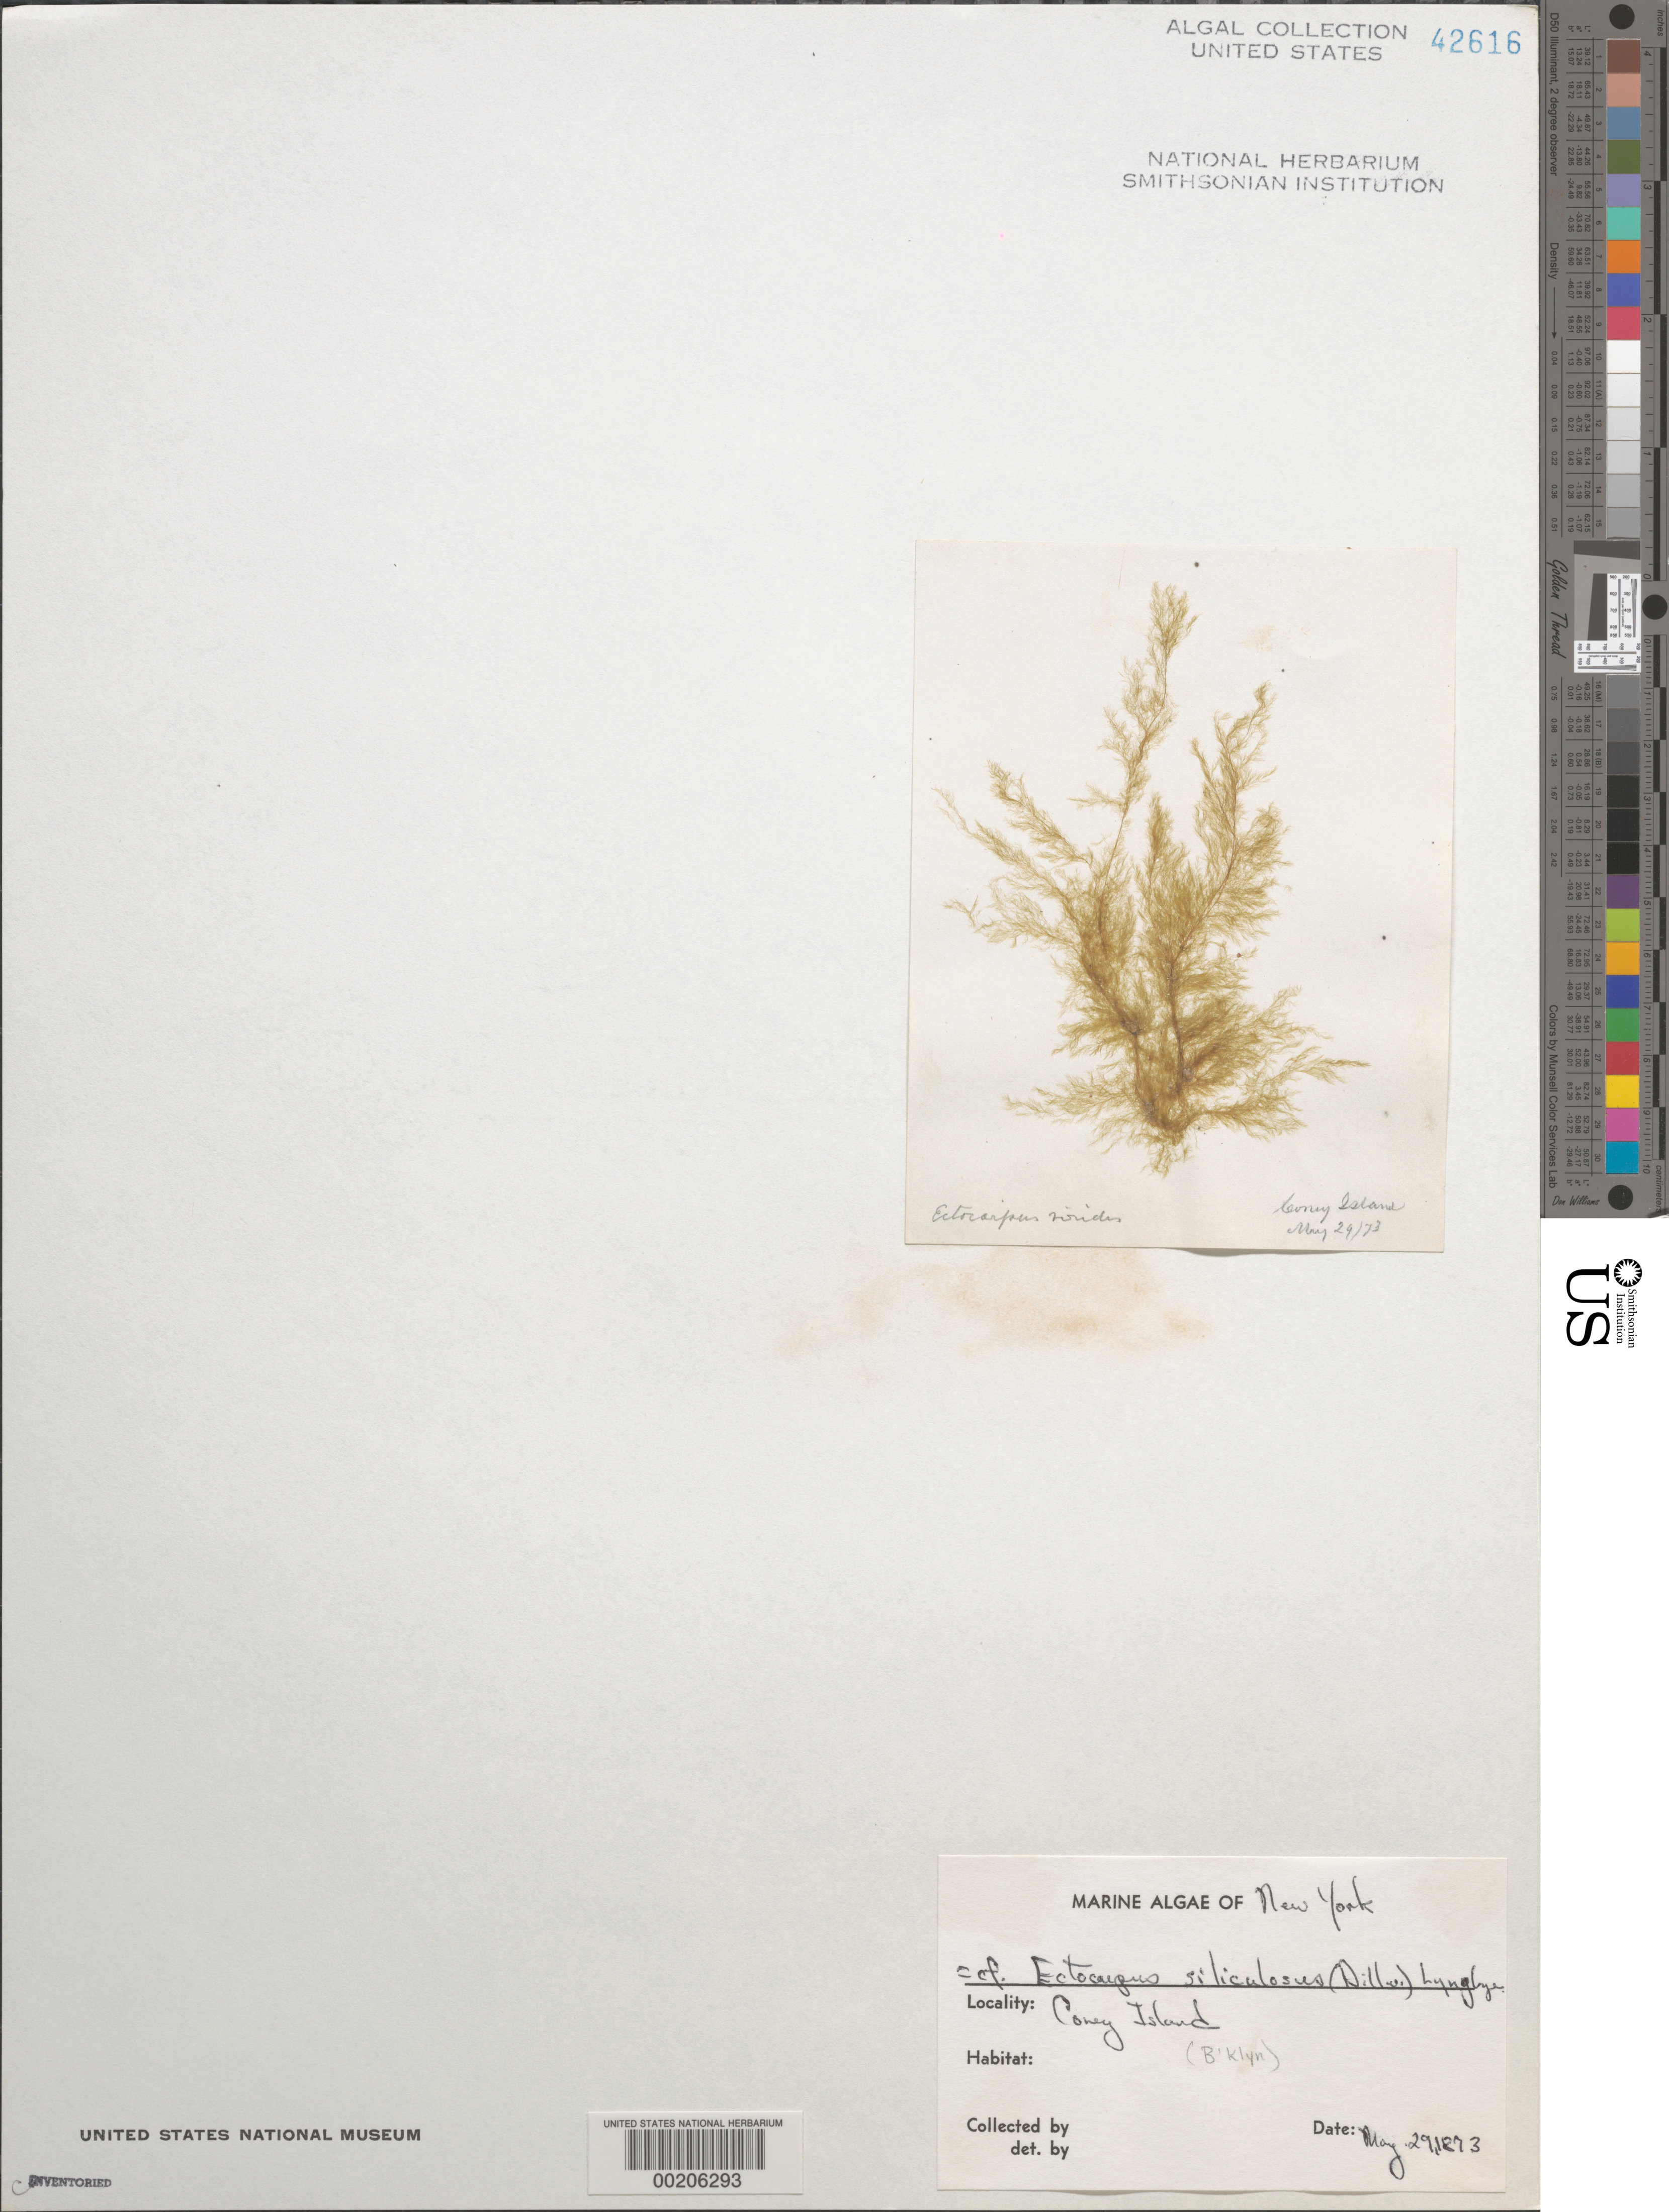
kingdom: Chromista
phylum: Ochrophyta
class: Phaeophyceae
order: Ectocarpales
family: Ectocarpaceae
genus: Ectocarpus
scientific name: Ectocarpus siliculosus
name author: (Dillwyn) Lyngbye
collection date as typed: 29 May 1873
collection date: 1873-05-29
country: United States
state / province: New York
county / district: Kings County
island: Coney Island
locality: Brooklyn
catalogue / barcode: US 42616